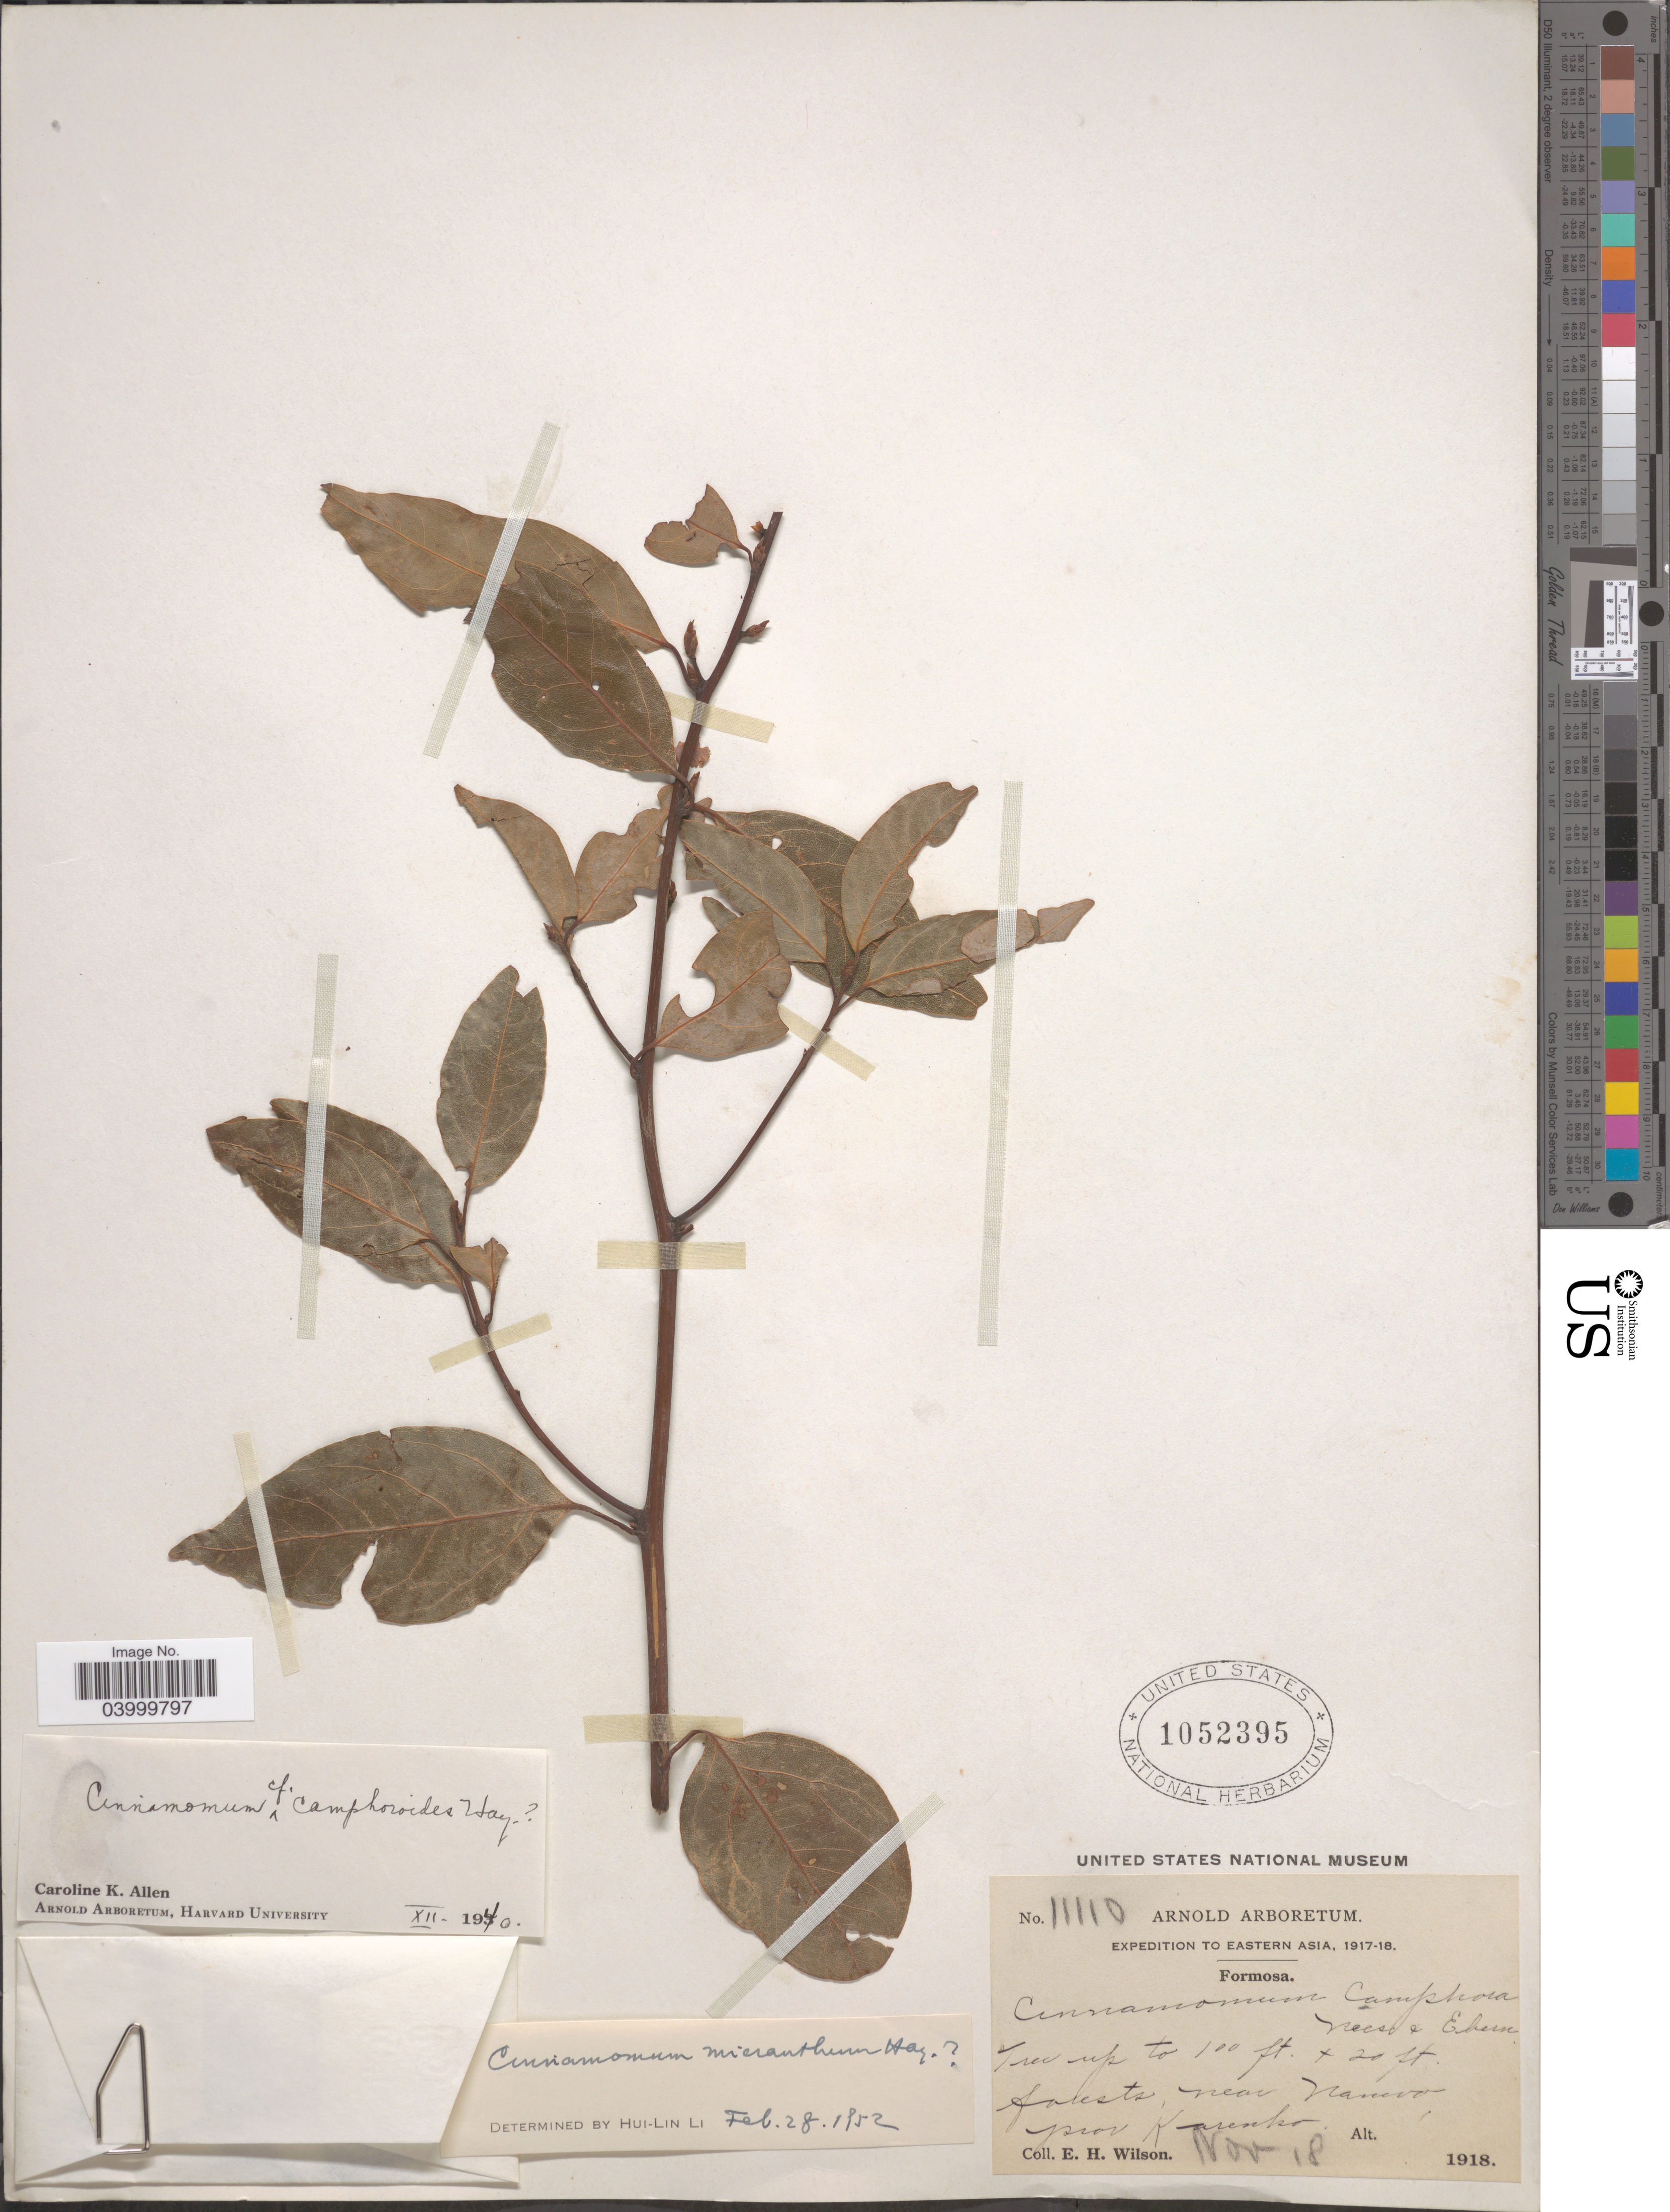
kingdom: Plantae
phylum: Tracheophyta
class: Magnoliopsida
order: Laurales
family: Lauraceae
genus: Cinnamomum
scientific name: Cinnamomum micranthum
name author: Hayata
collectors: E. Wilson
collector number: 11110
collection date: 1918-09-18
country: Taiwan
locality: Eastern Asia. Formosa. Forests, near Namvo [interpreted], prov. Karenko.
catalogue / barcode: US 1052395